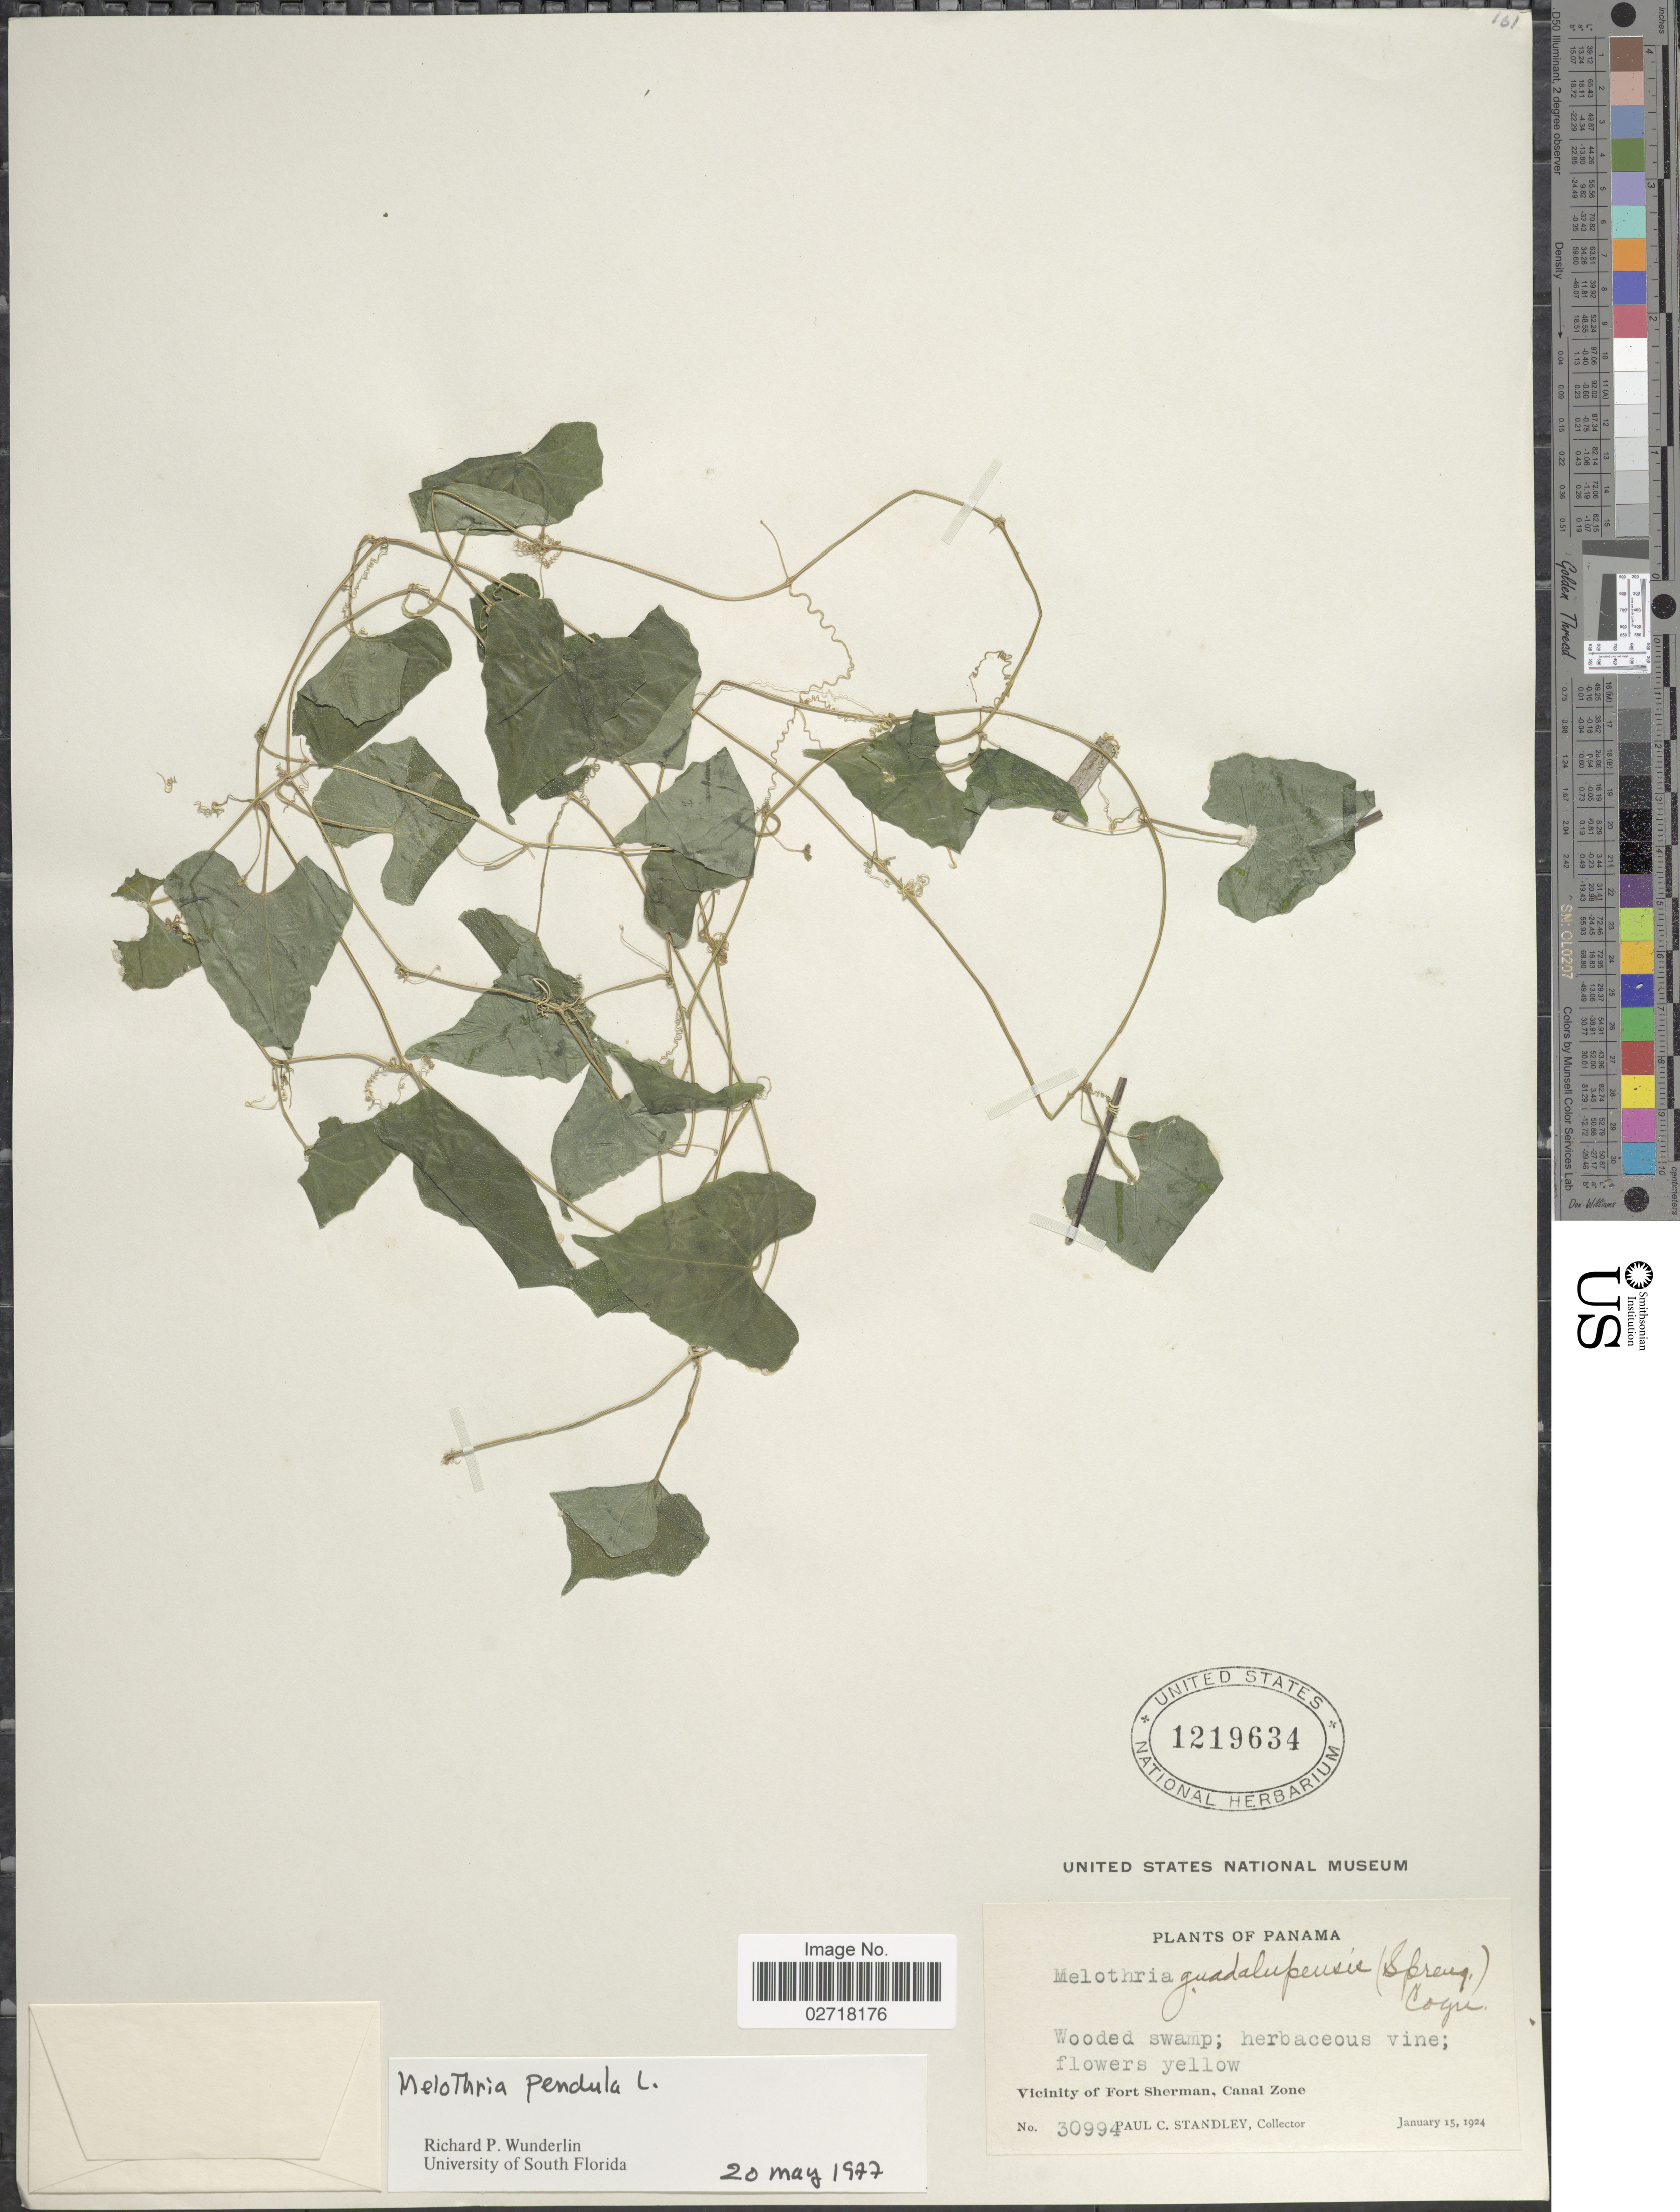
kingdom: Plantae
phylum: Tracheophyta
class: Magnoliopsida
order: Cucurbitales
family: Cucurbitaceae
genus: Melothria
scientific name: Melothria pendula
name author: L.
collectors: P. C. Standley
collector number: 30994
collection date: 1924-01-15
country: Panama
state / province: Colón / Panamá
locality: Vicinity of Fort Sherman, Canal Zone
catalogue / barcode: US 1219634